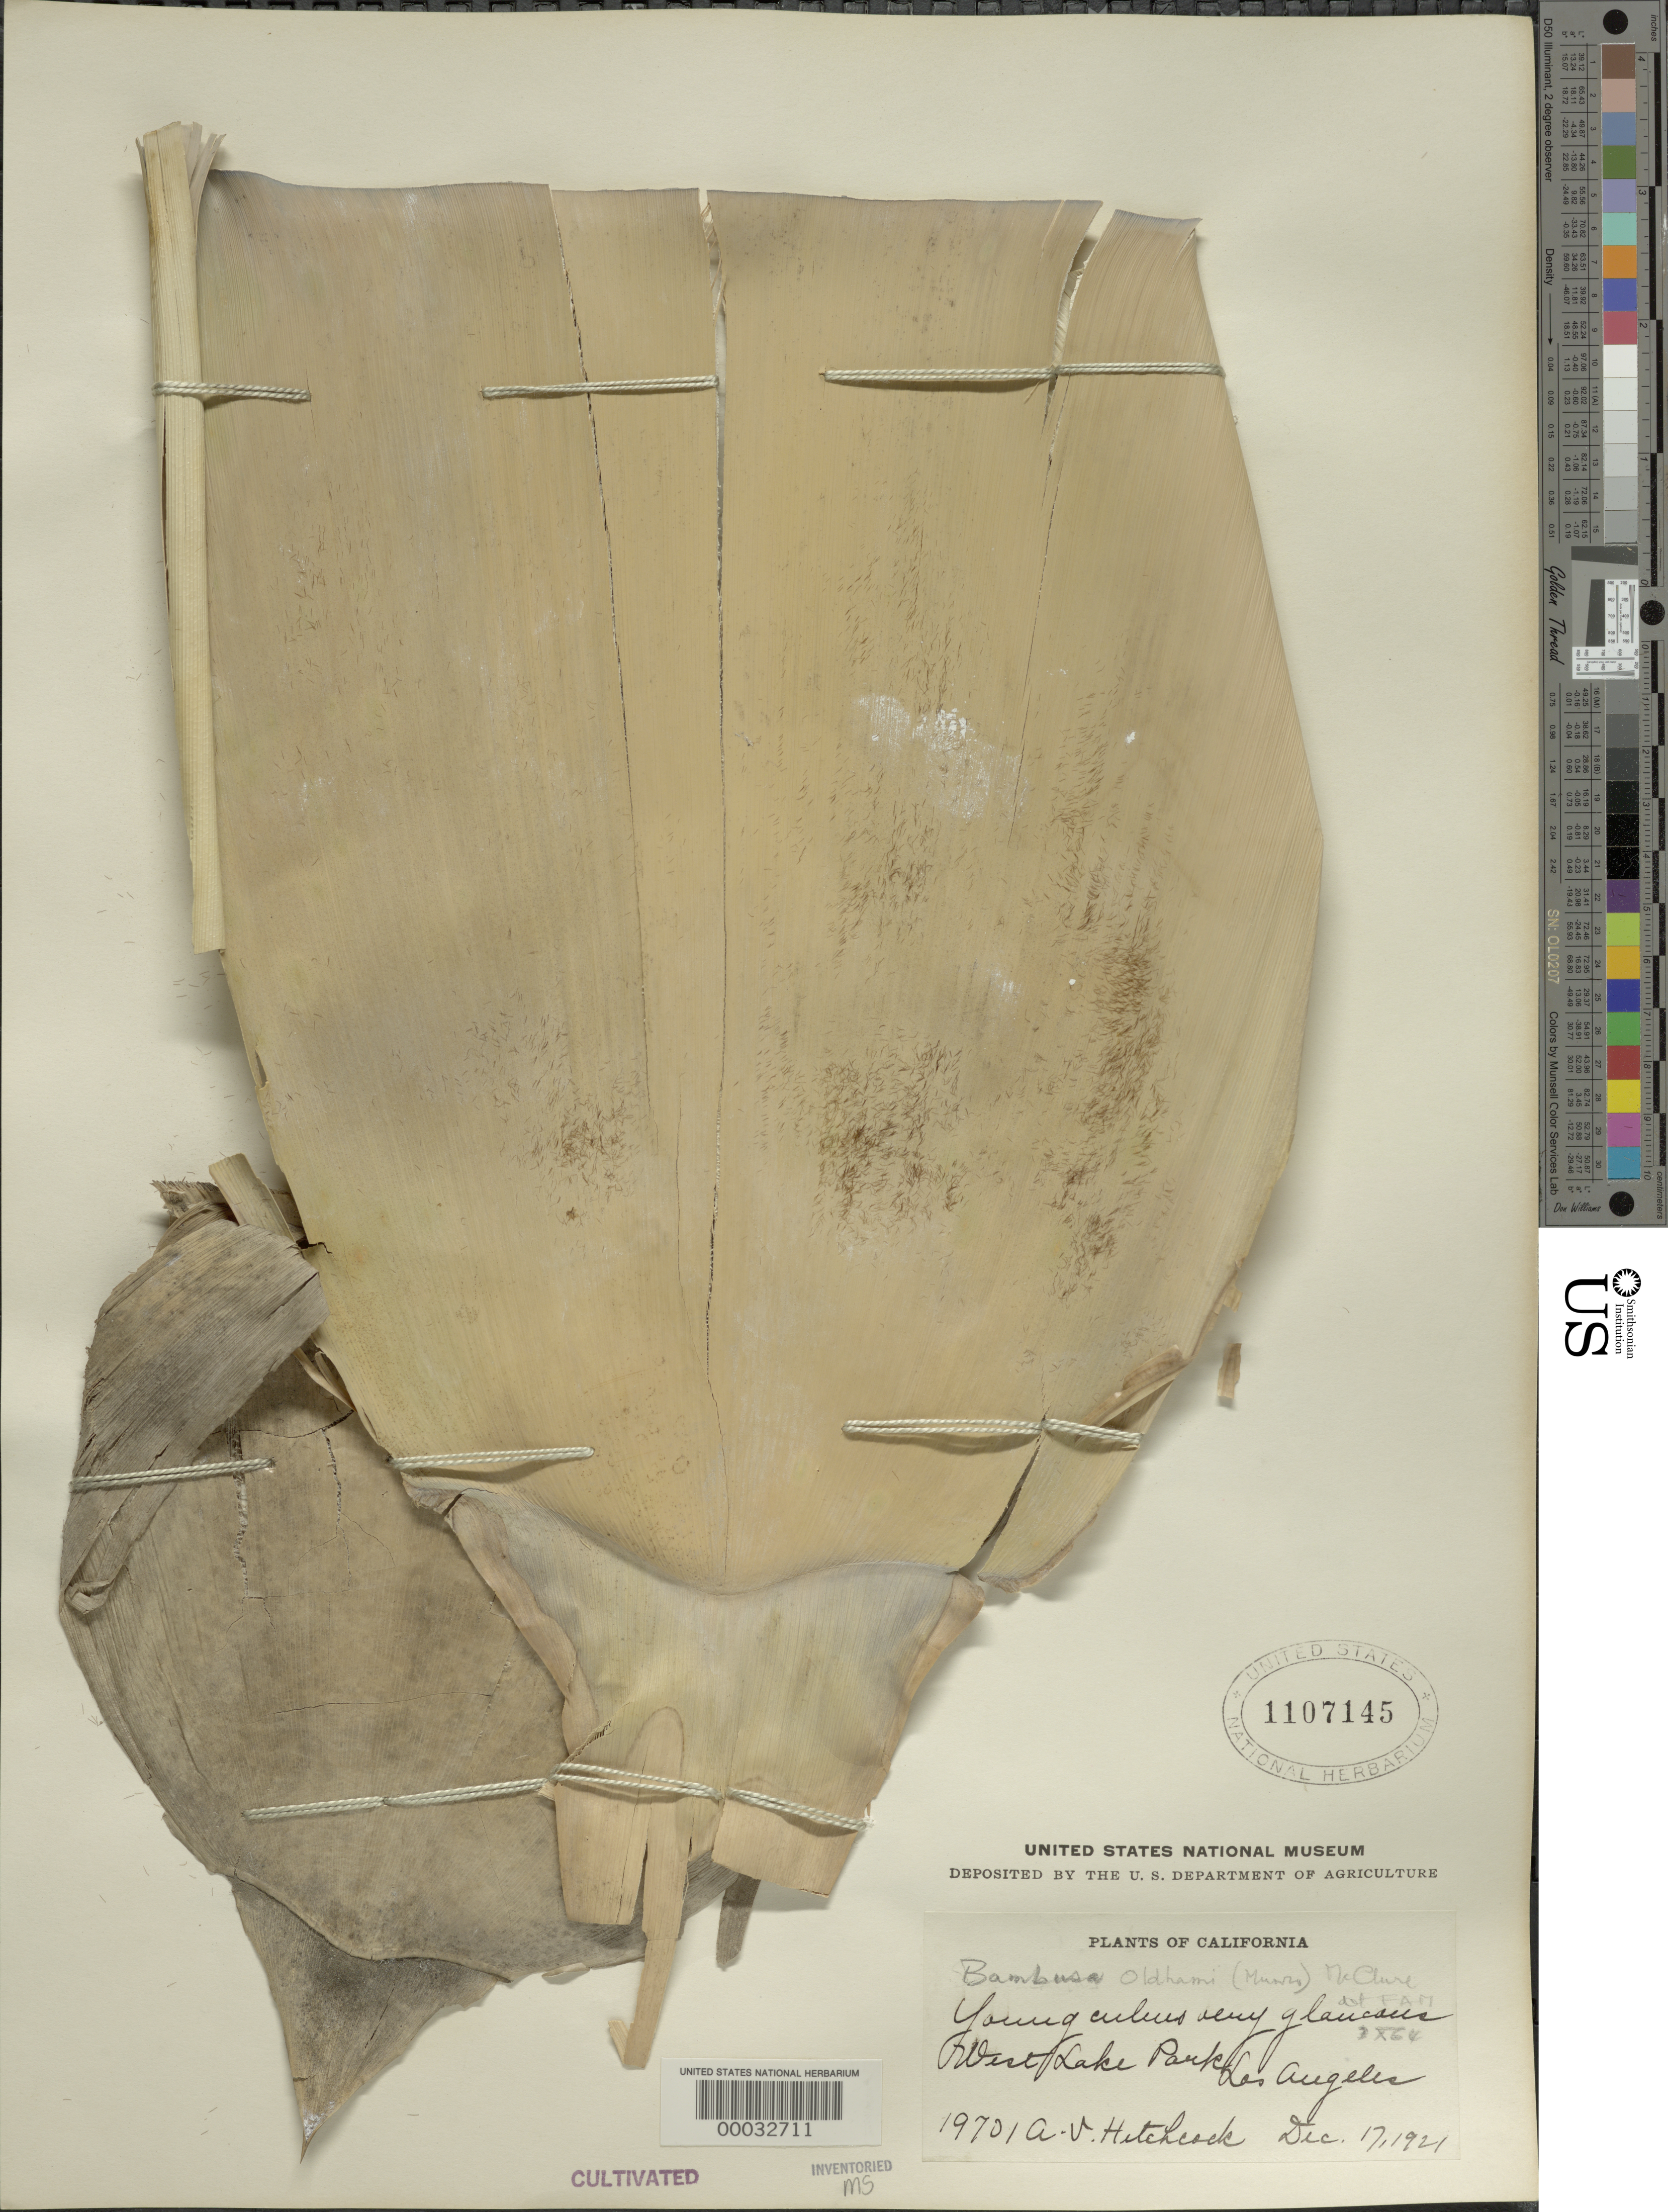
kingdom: Plantae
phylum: Tracheophyta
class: Liliopsida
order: Poales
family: Poaceae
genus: Bambusa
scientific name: Bambusa oldhamii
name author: Munro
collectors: A. S. Hitchcock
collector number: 19701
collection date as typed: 17 Dec 1921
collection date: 1921-12-17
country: United States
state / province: California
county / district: Los Angeles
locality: West lake park, los angeles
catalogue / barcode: US 1107145